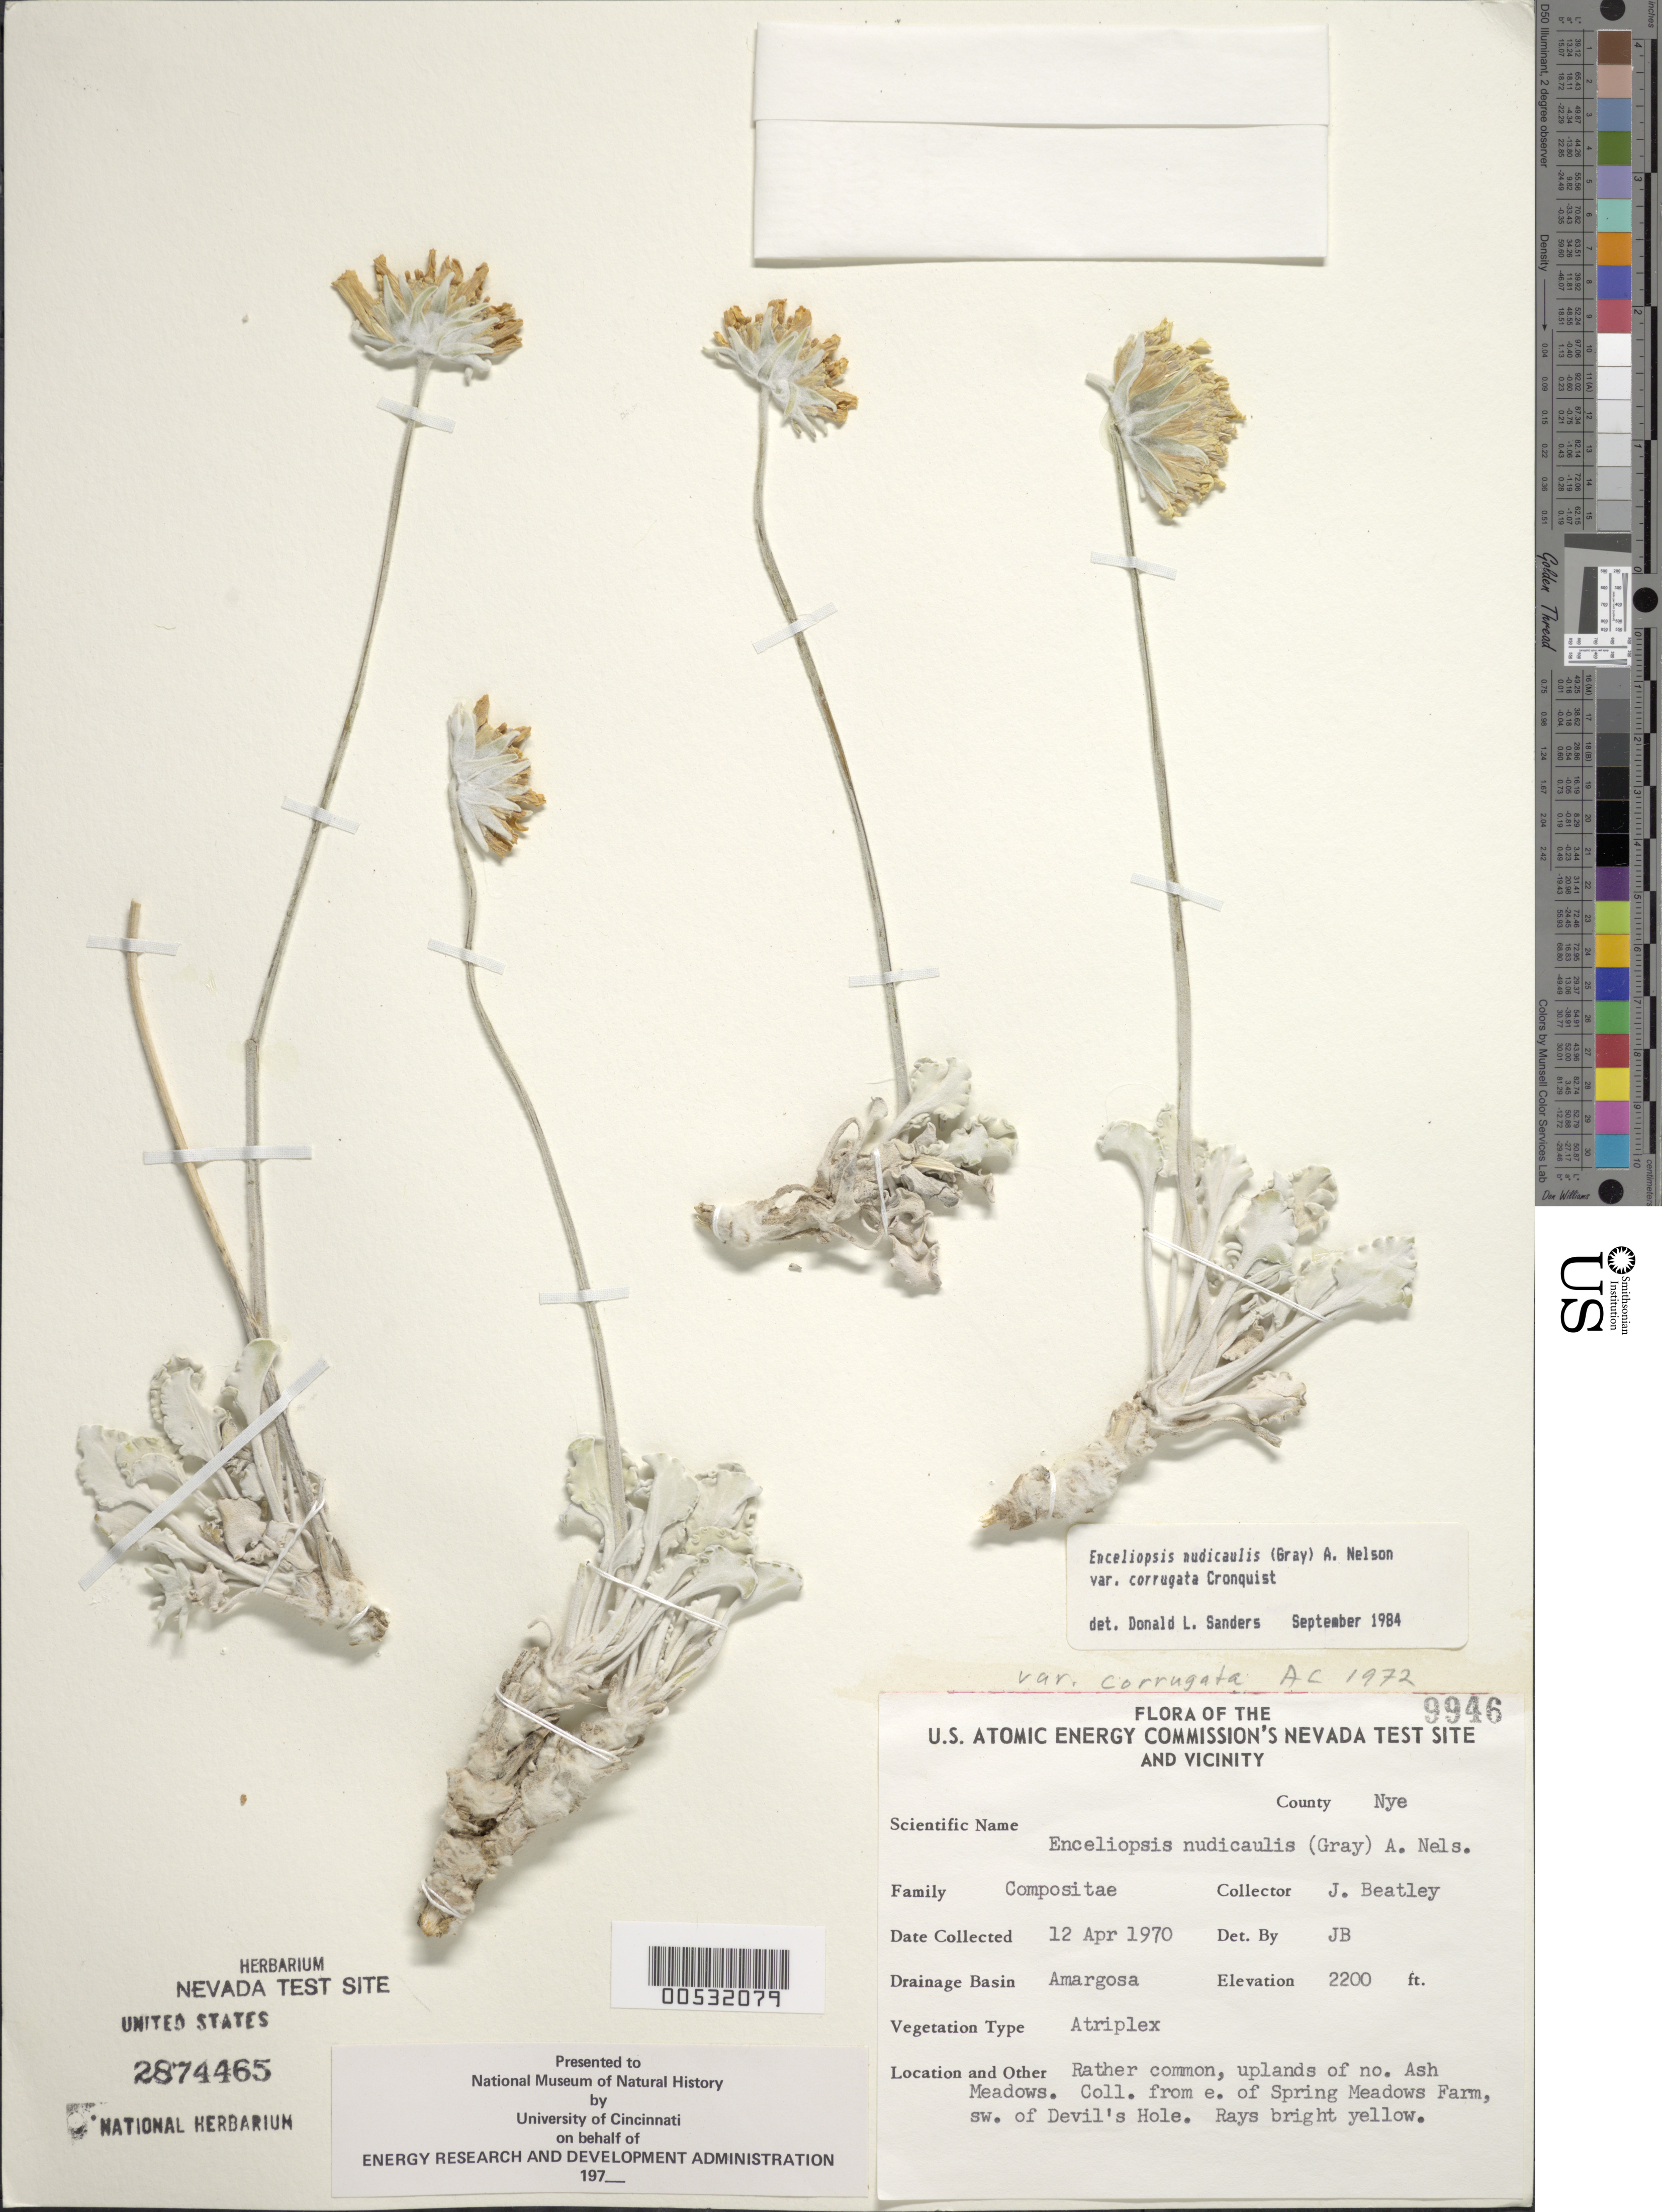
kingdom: Plantae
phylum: Tracheophyta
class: Magnoliopsida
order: Asterales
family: Asteraceae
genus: Enceliopsis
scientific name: Enceliopsis nudicaulis var. corrugata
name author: (A. Gray) A. Nelson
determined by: Sanders, D.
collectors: J. C. Beatley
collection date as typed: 12 Apr 1970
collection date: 1970-04-12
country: United States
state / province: Nevada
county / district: Nye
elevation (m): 670.5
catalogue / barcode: US 2874465